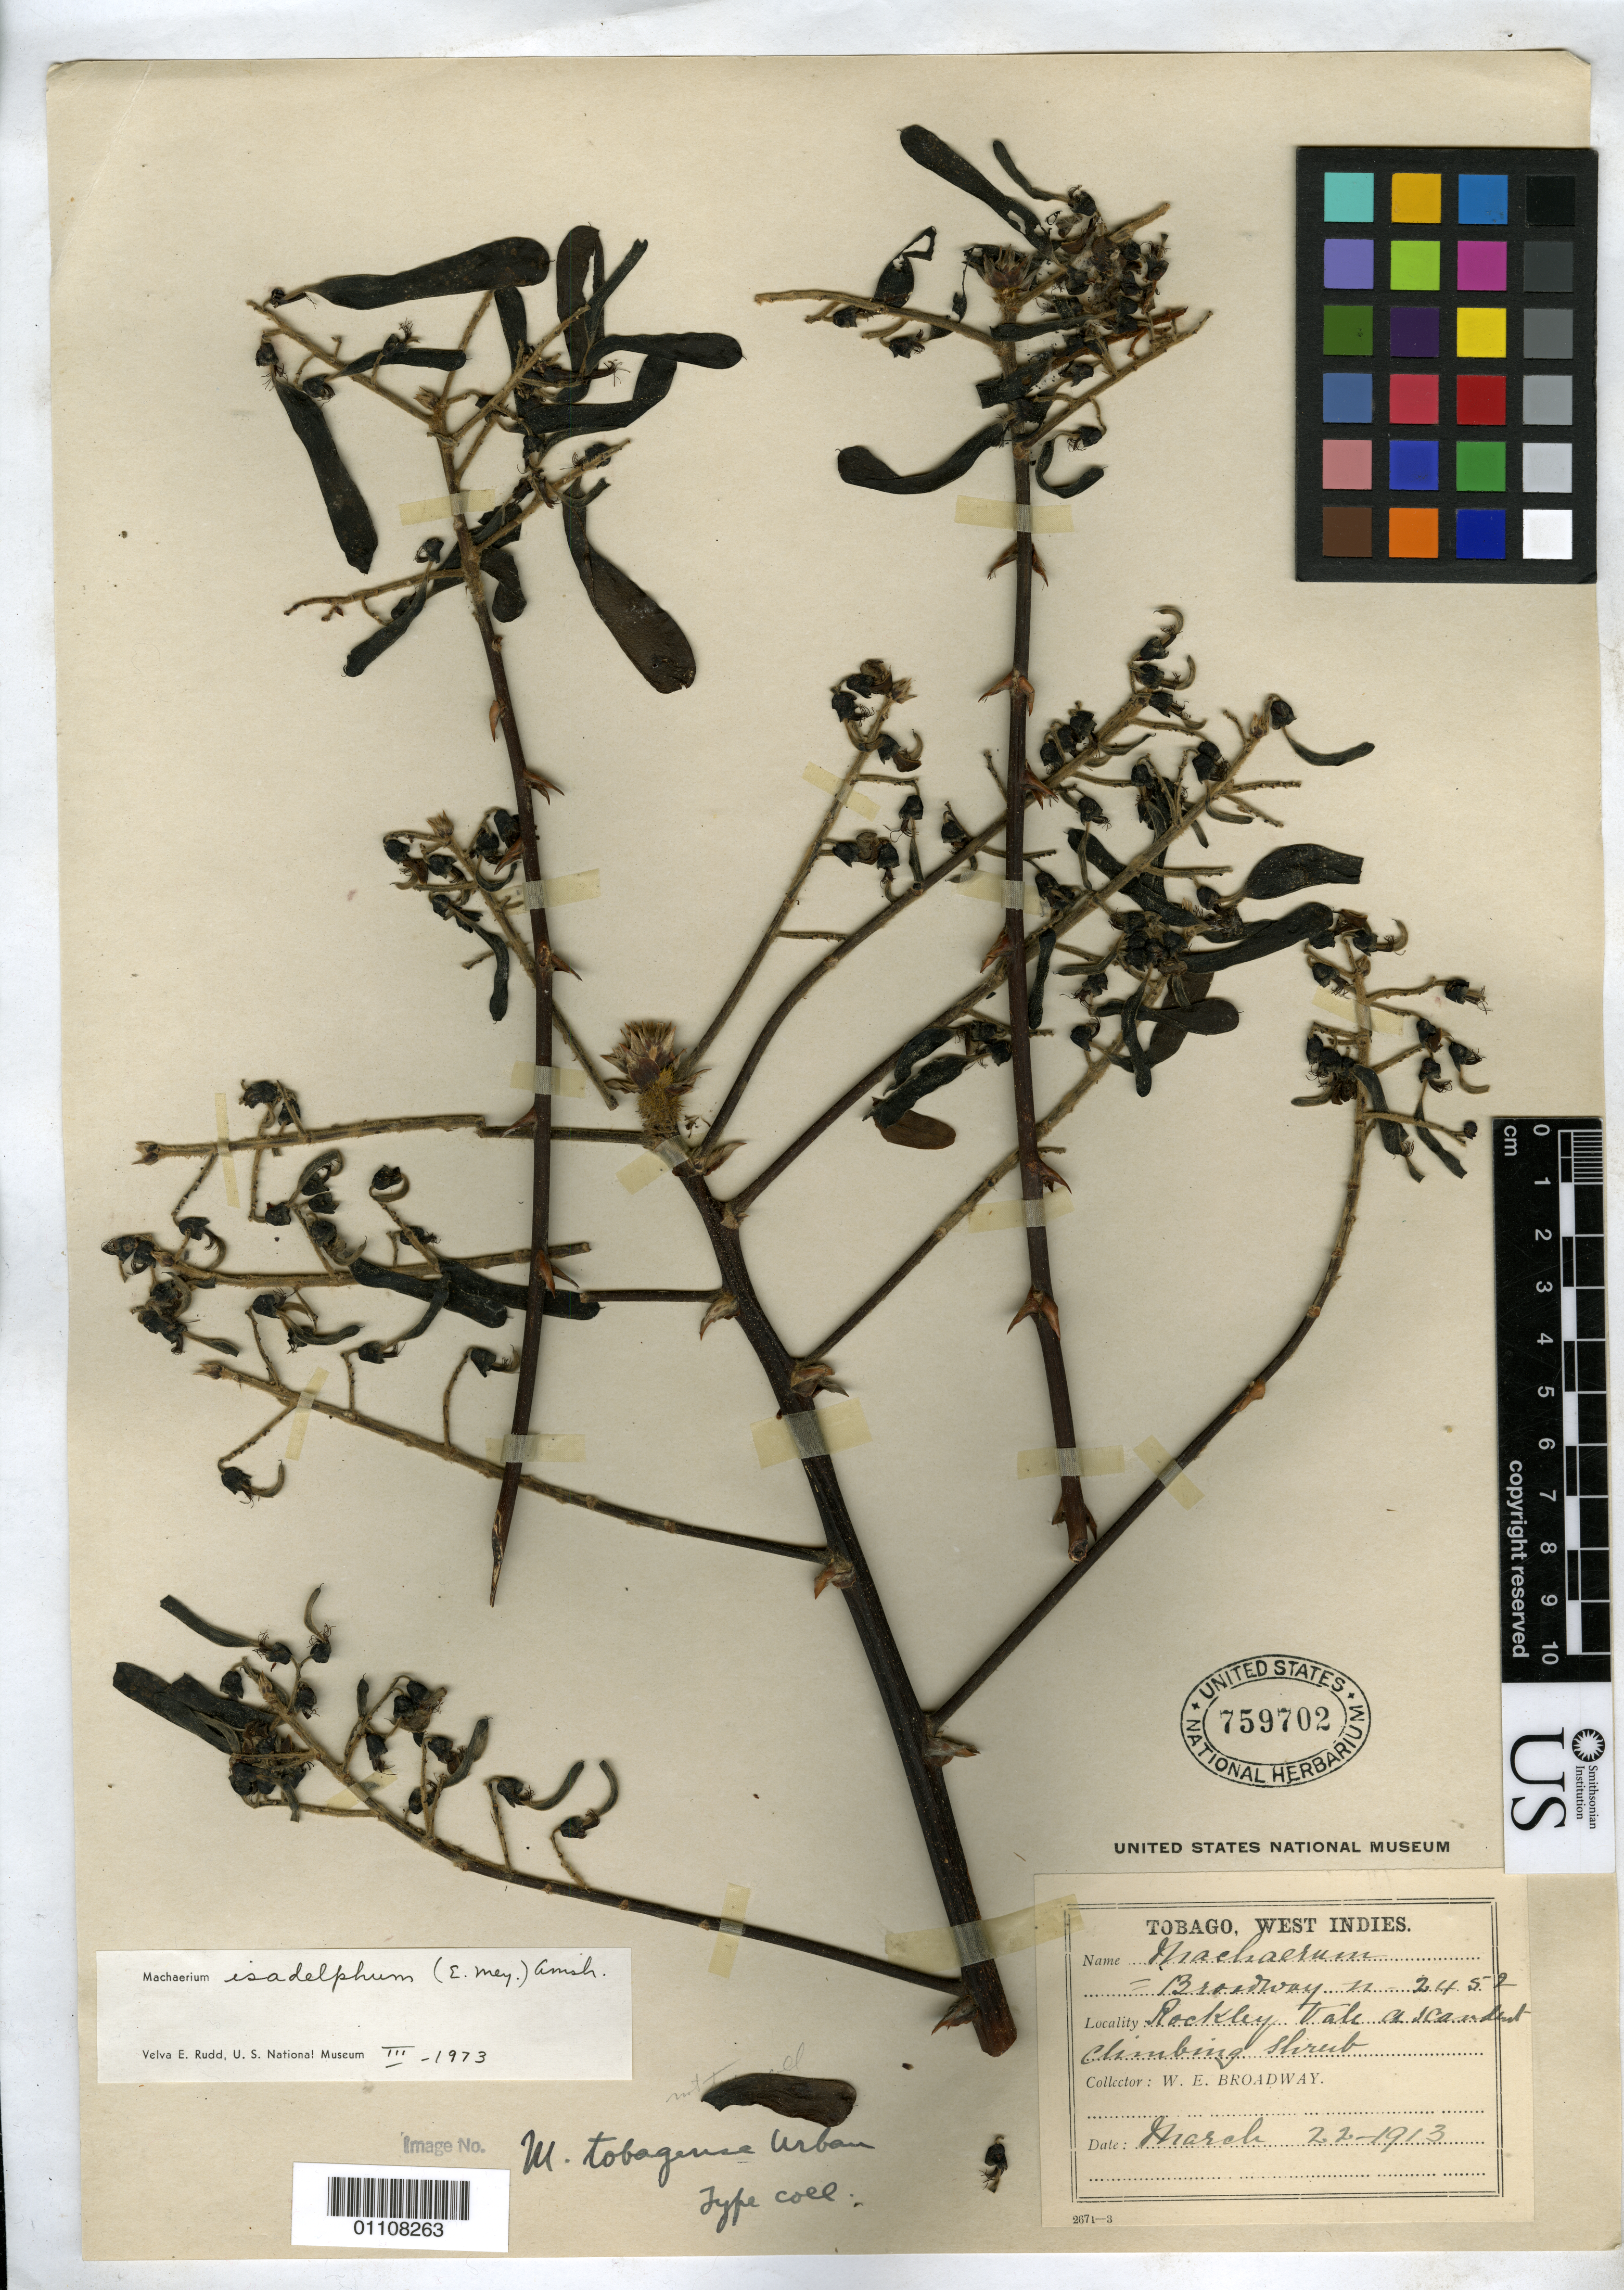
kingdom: Plantae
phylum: Tracheophyta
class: Magnoliopsida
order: Fabales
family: Fabaceae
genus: Machaerium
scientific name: Machaerium tobagense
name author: Urb.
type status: Possible Syntype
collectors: W. E. Broadway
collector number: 2452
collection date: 1913-03-22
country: Trinidad and Tobago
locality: Tobago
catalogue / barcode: US 759702